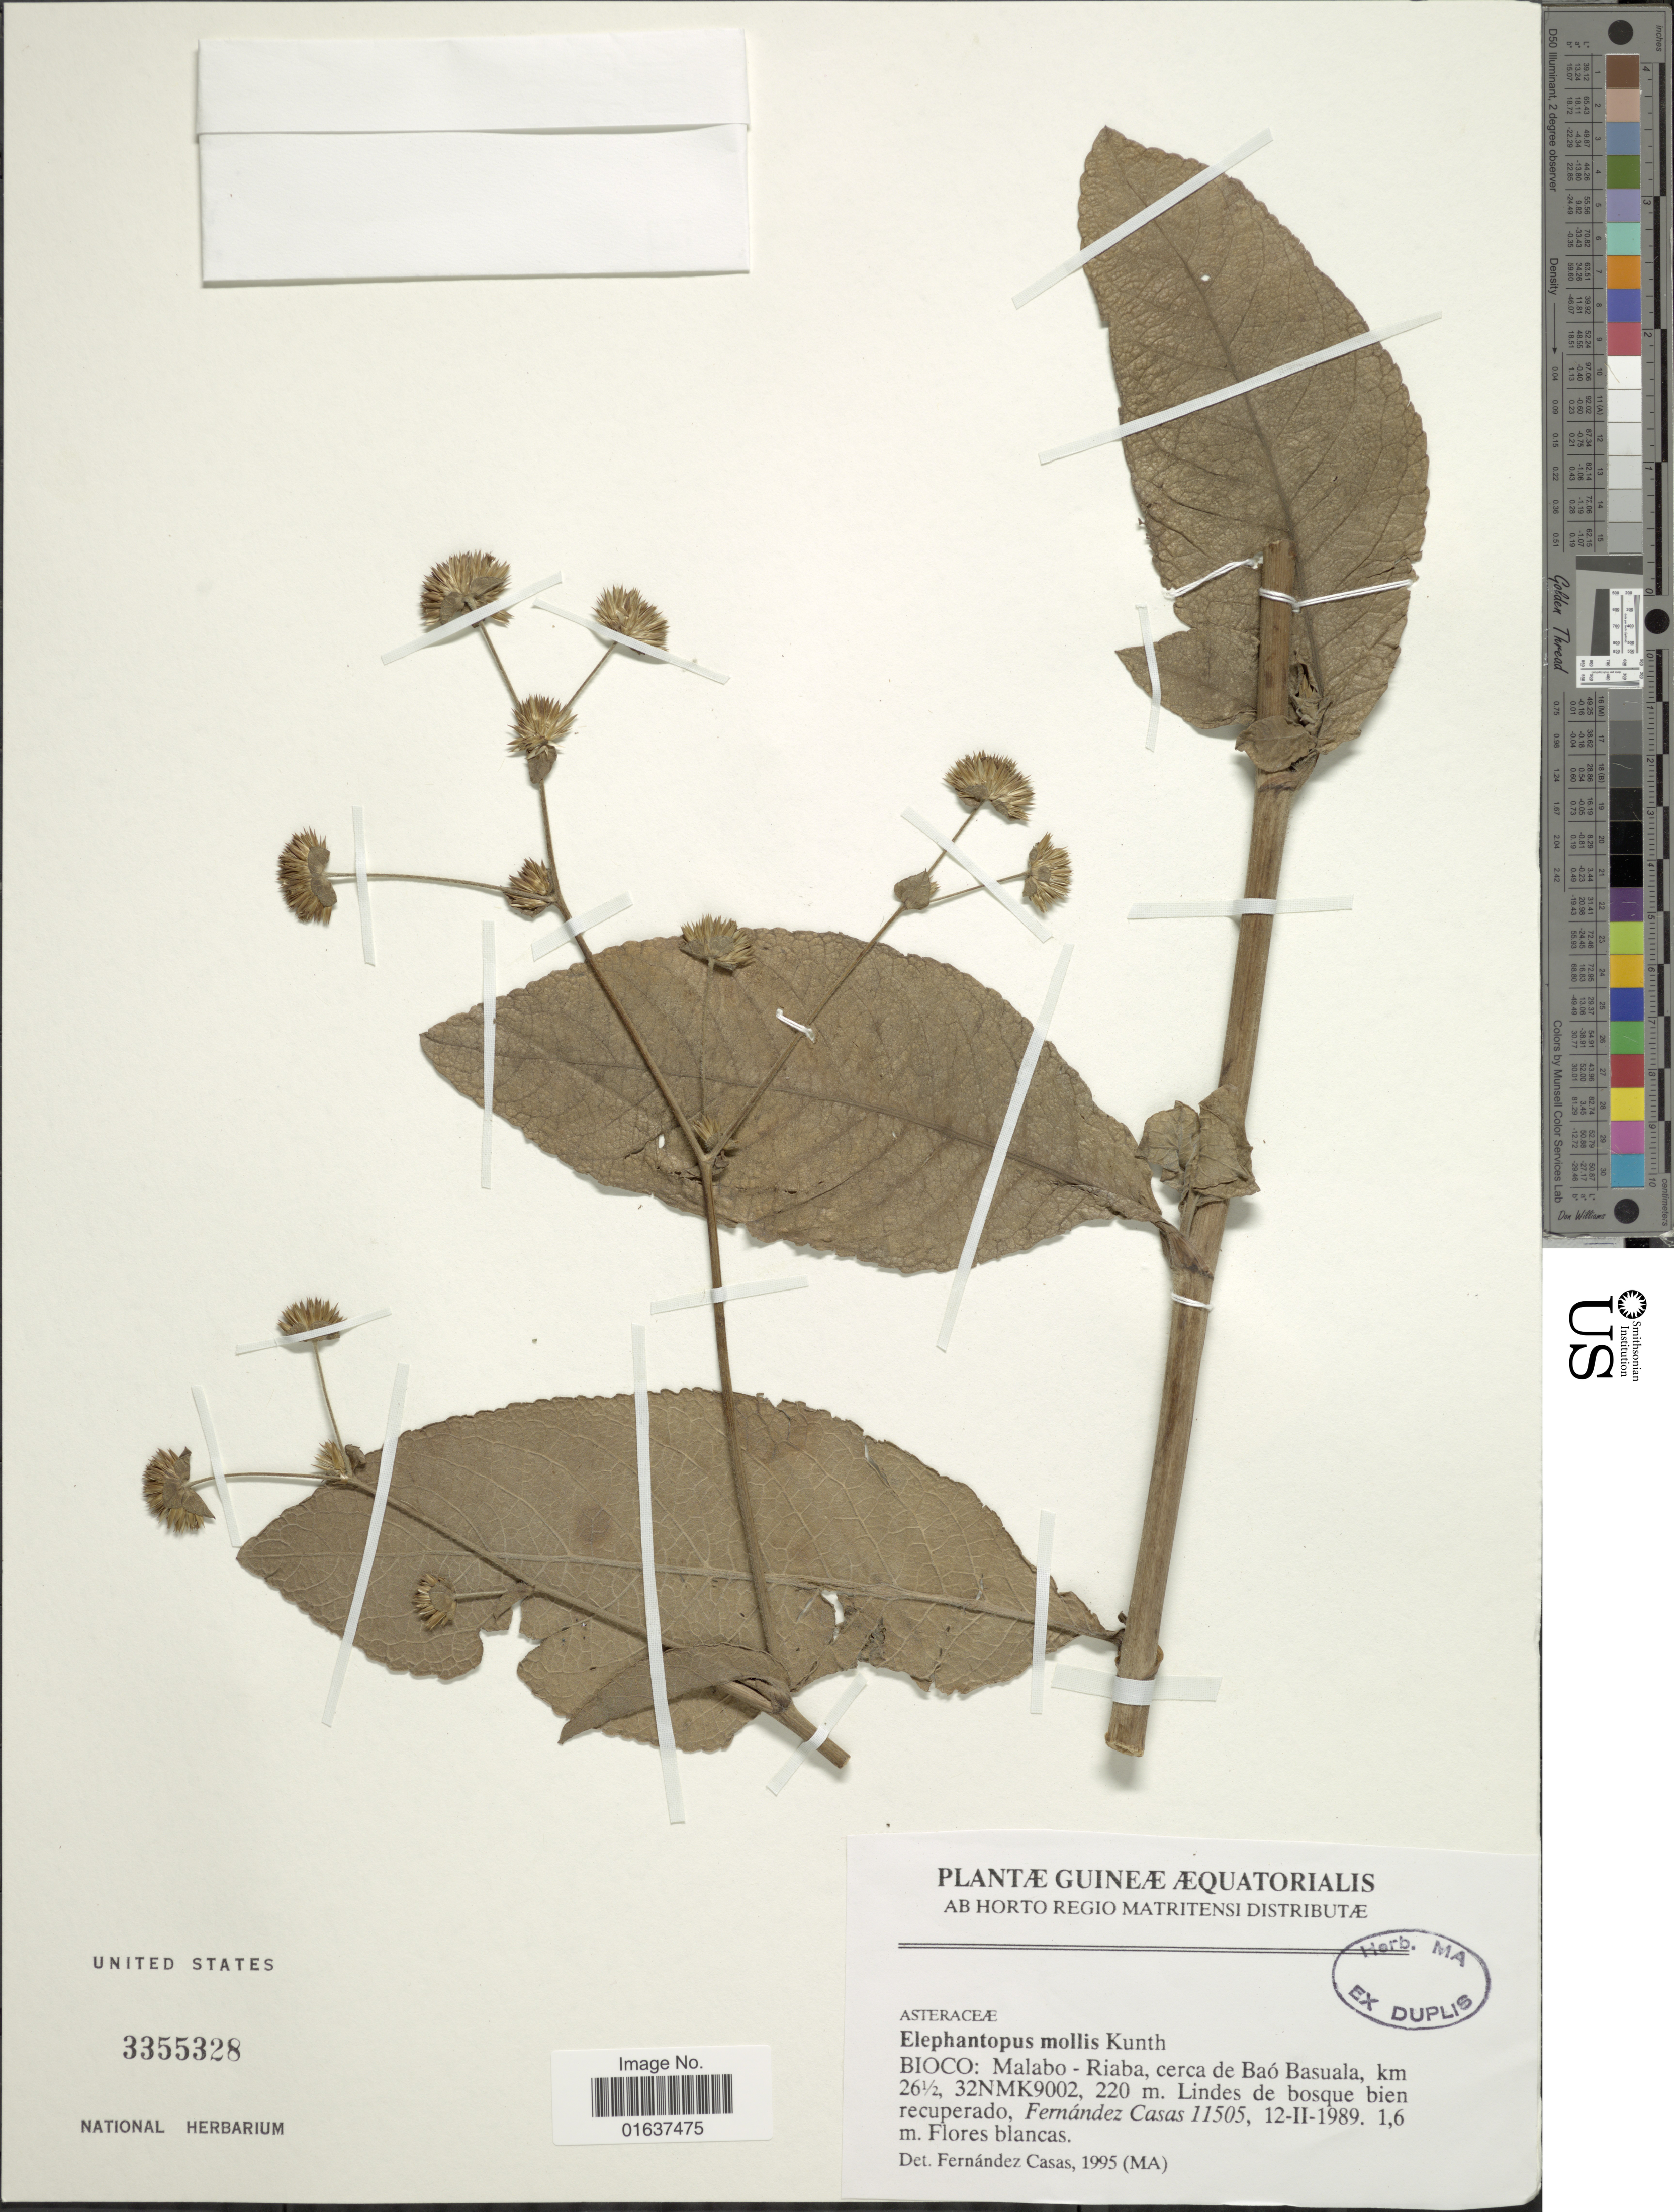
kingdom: Plantae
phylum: Tracheophyta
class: Magnoliopsida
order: Asterales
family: Asteraceae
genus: Elephantopus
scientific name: Elephantopus mollis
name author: Kunth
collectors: F. Casas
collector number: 11505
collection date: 1989-02-12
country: Equatorial Guinea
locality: Bioco: Malabo - Riaba, cerca de Bao Basuala, km 26½, 32NMK9002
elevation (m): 220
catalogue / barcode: US 3355328